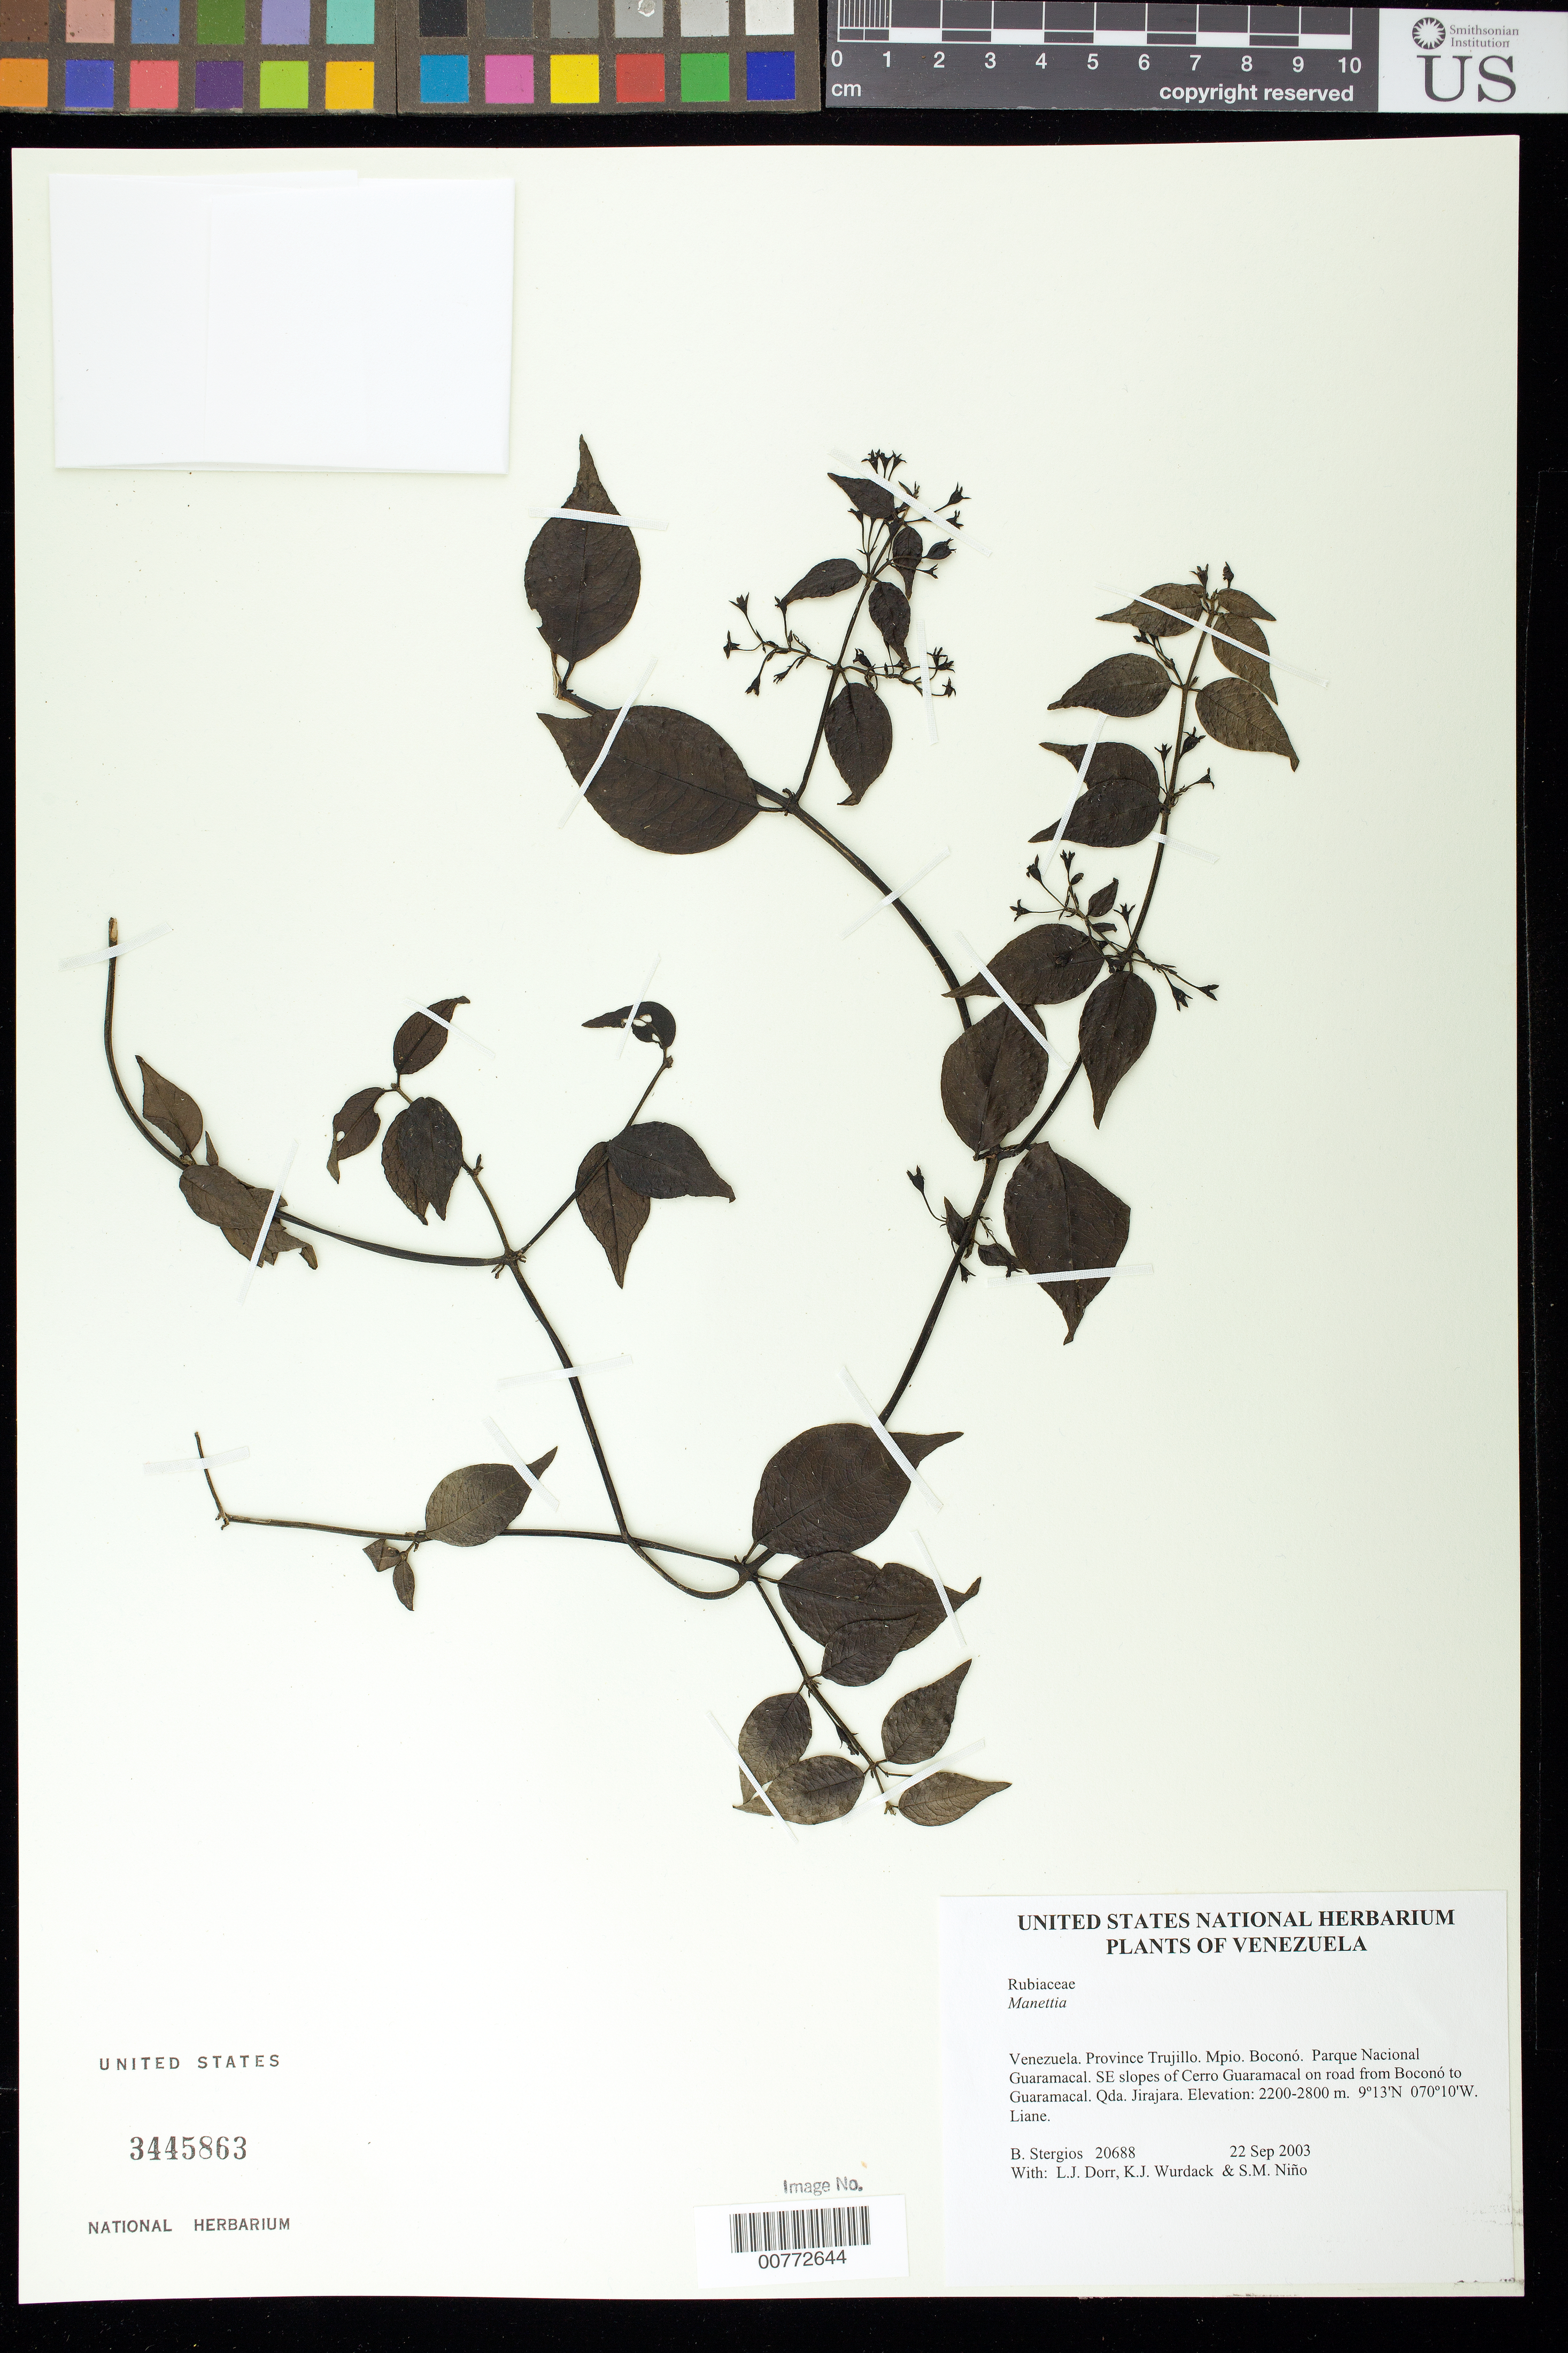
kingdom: Plantae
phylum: Tracheophyta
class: Magnoliopsida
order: Gentianales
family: Rubiaceae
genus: Manettia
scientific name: Manettia sp.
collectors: B. G. Stergios, L. J. Dorr, K. Wurdack & S. M. Niño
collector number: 20688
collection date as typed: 22 Sep 2003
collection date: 2003-09-22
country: Venezuela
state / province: Trujillo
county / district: Boconó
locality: Parque Nacional Guaramacal. SE slopes of Cerro Guaramacal on road from Boconó to Guaramacal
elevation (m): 2200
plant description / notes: PORT, US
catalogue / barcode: US 3445863